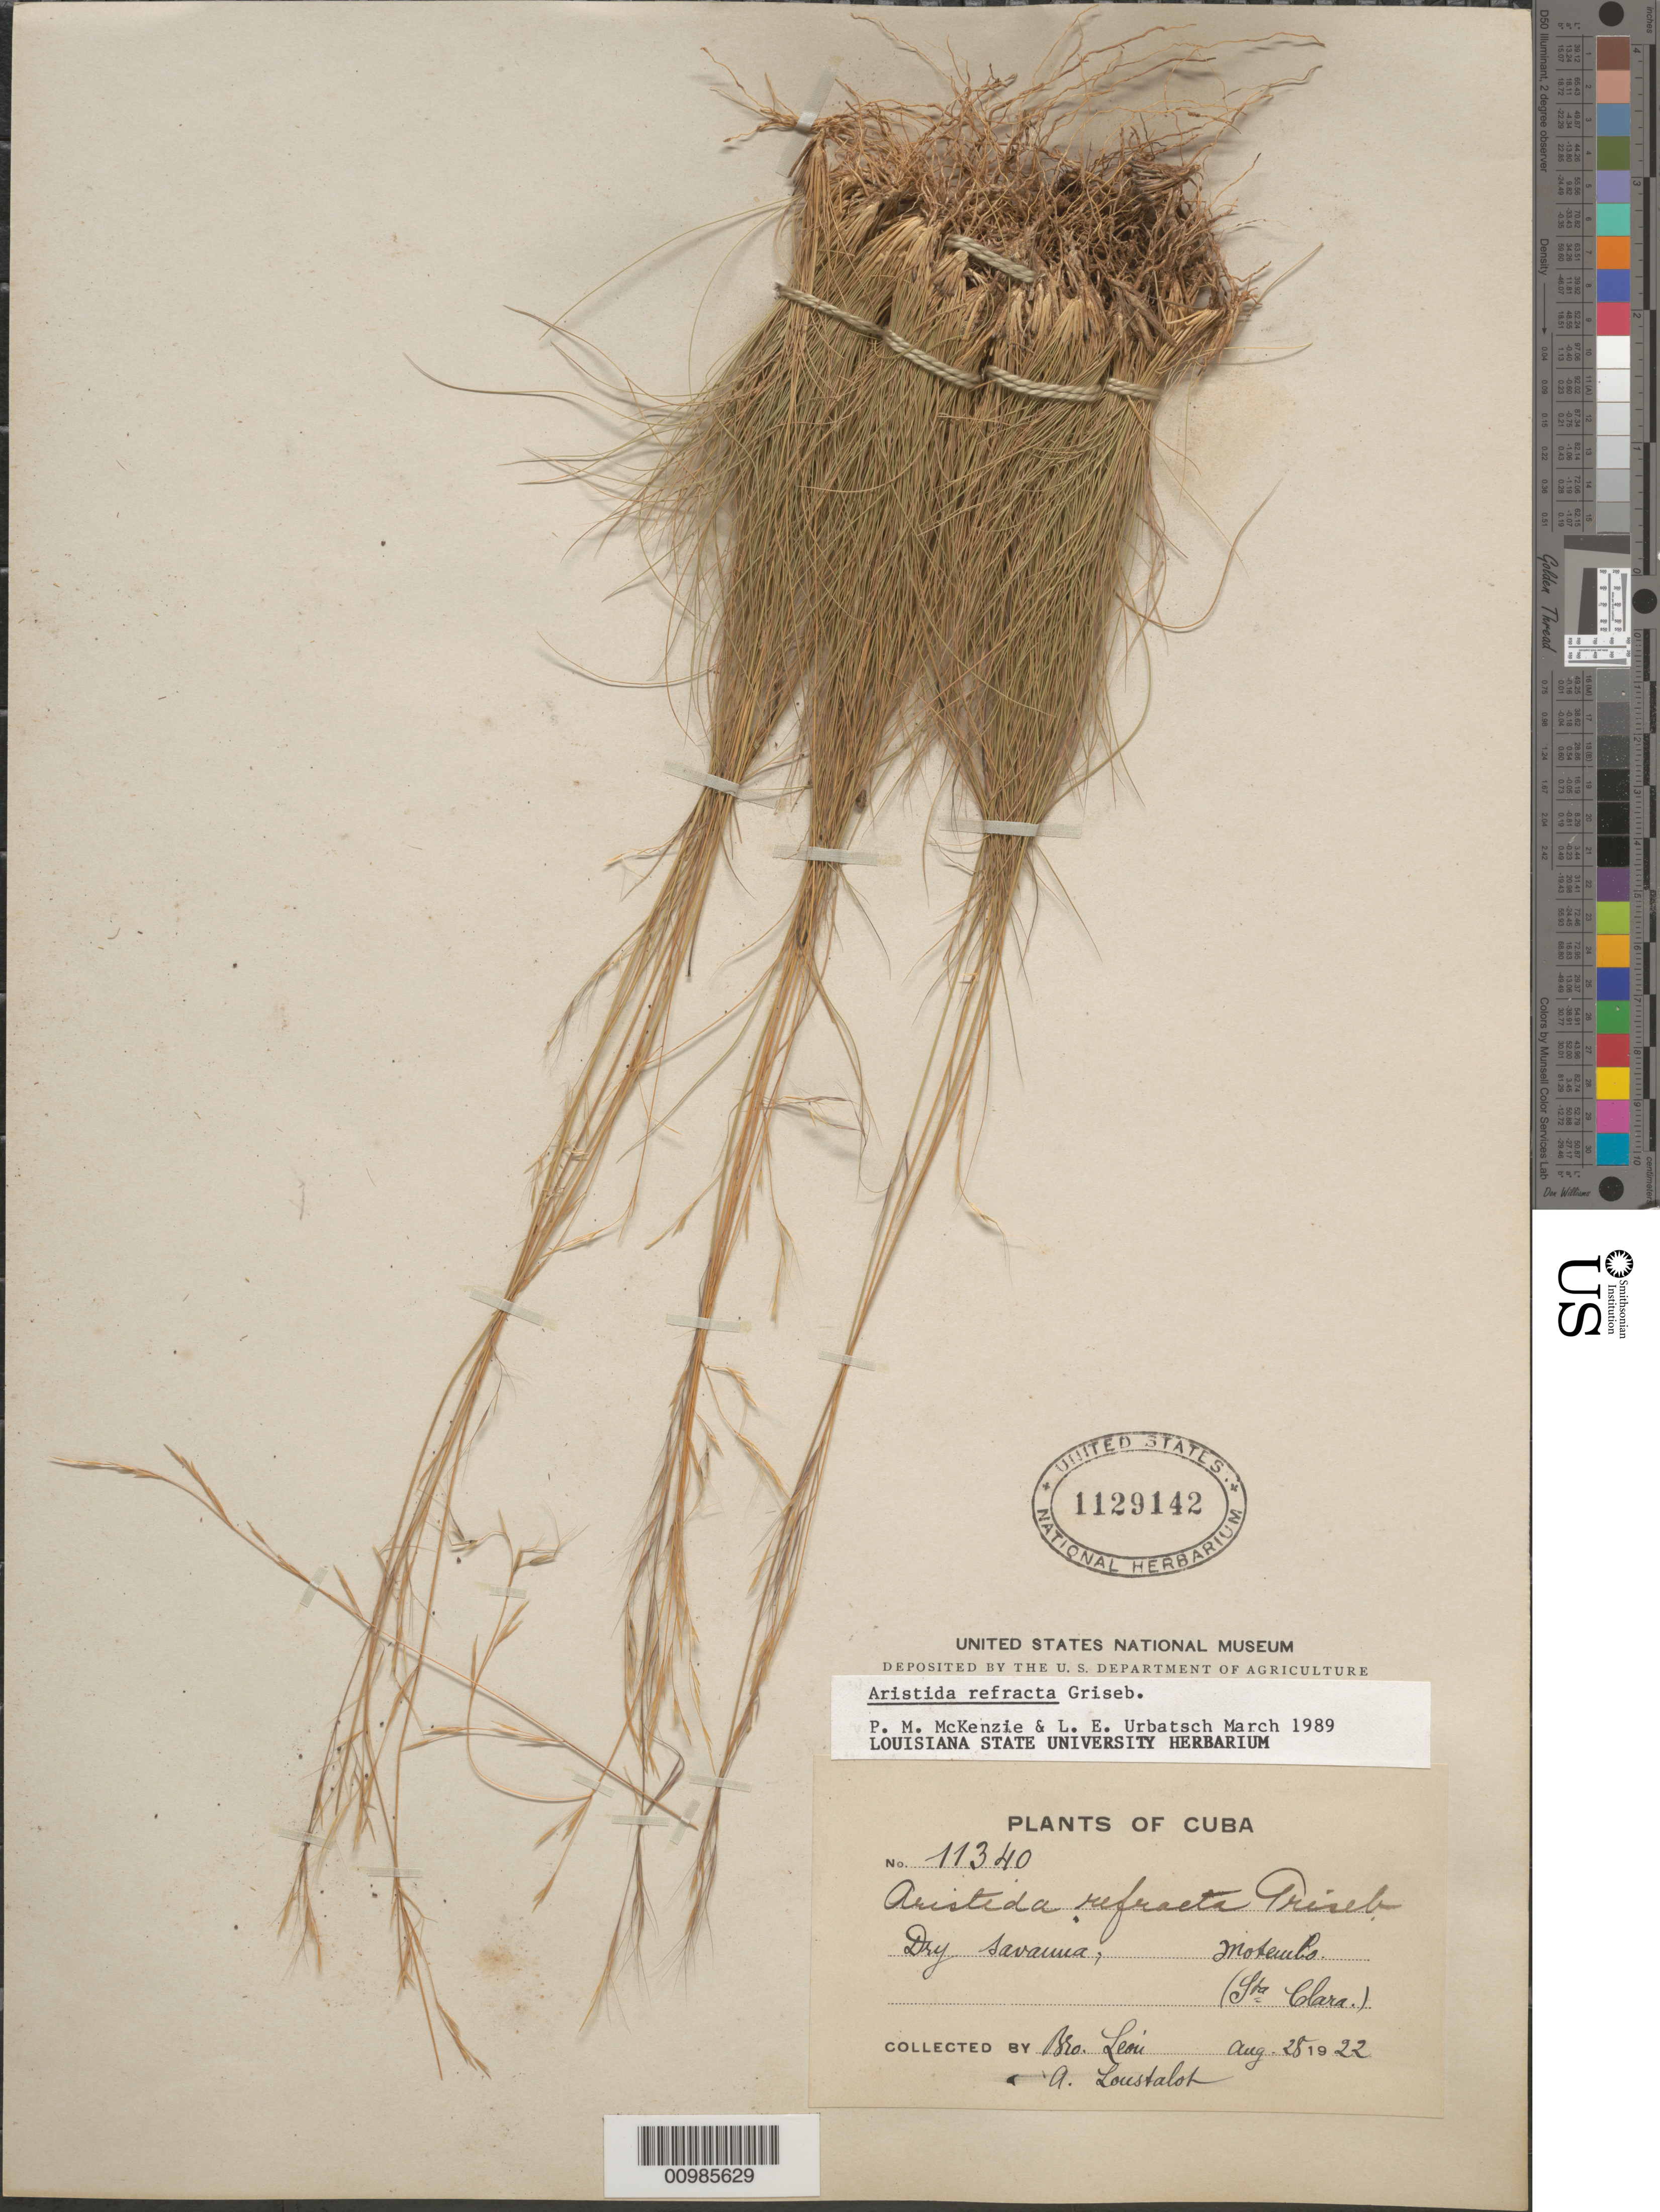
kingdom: Plantae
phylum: Tracheophyta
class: Liliopsida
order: Poales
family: Poaceae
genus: Aristida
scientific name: Aristida refracta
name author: Griseb.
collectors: Bro. León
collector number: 11340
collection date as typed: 28 Aug 1922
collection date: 1922-08-28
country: Cuba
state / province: Villa Clara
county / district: Santa Clara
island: Cuba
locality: Motembo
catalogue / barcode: US 1129142